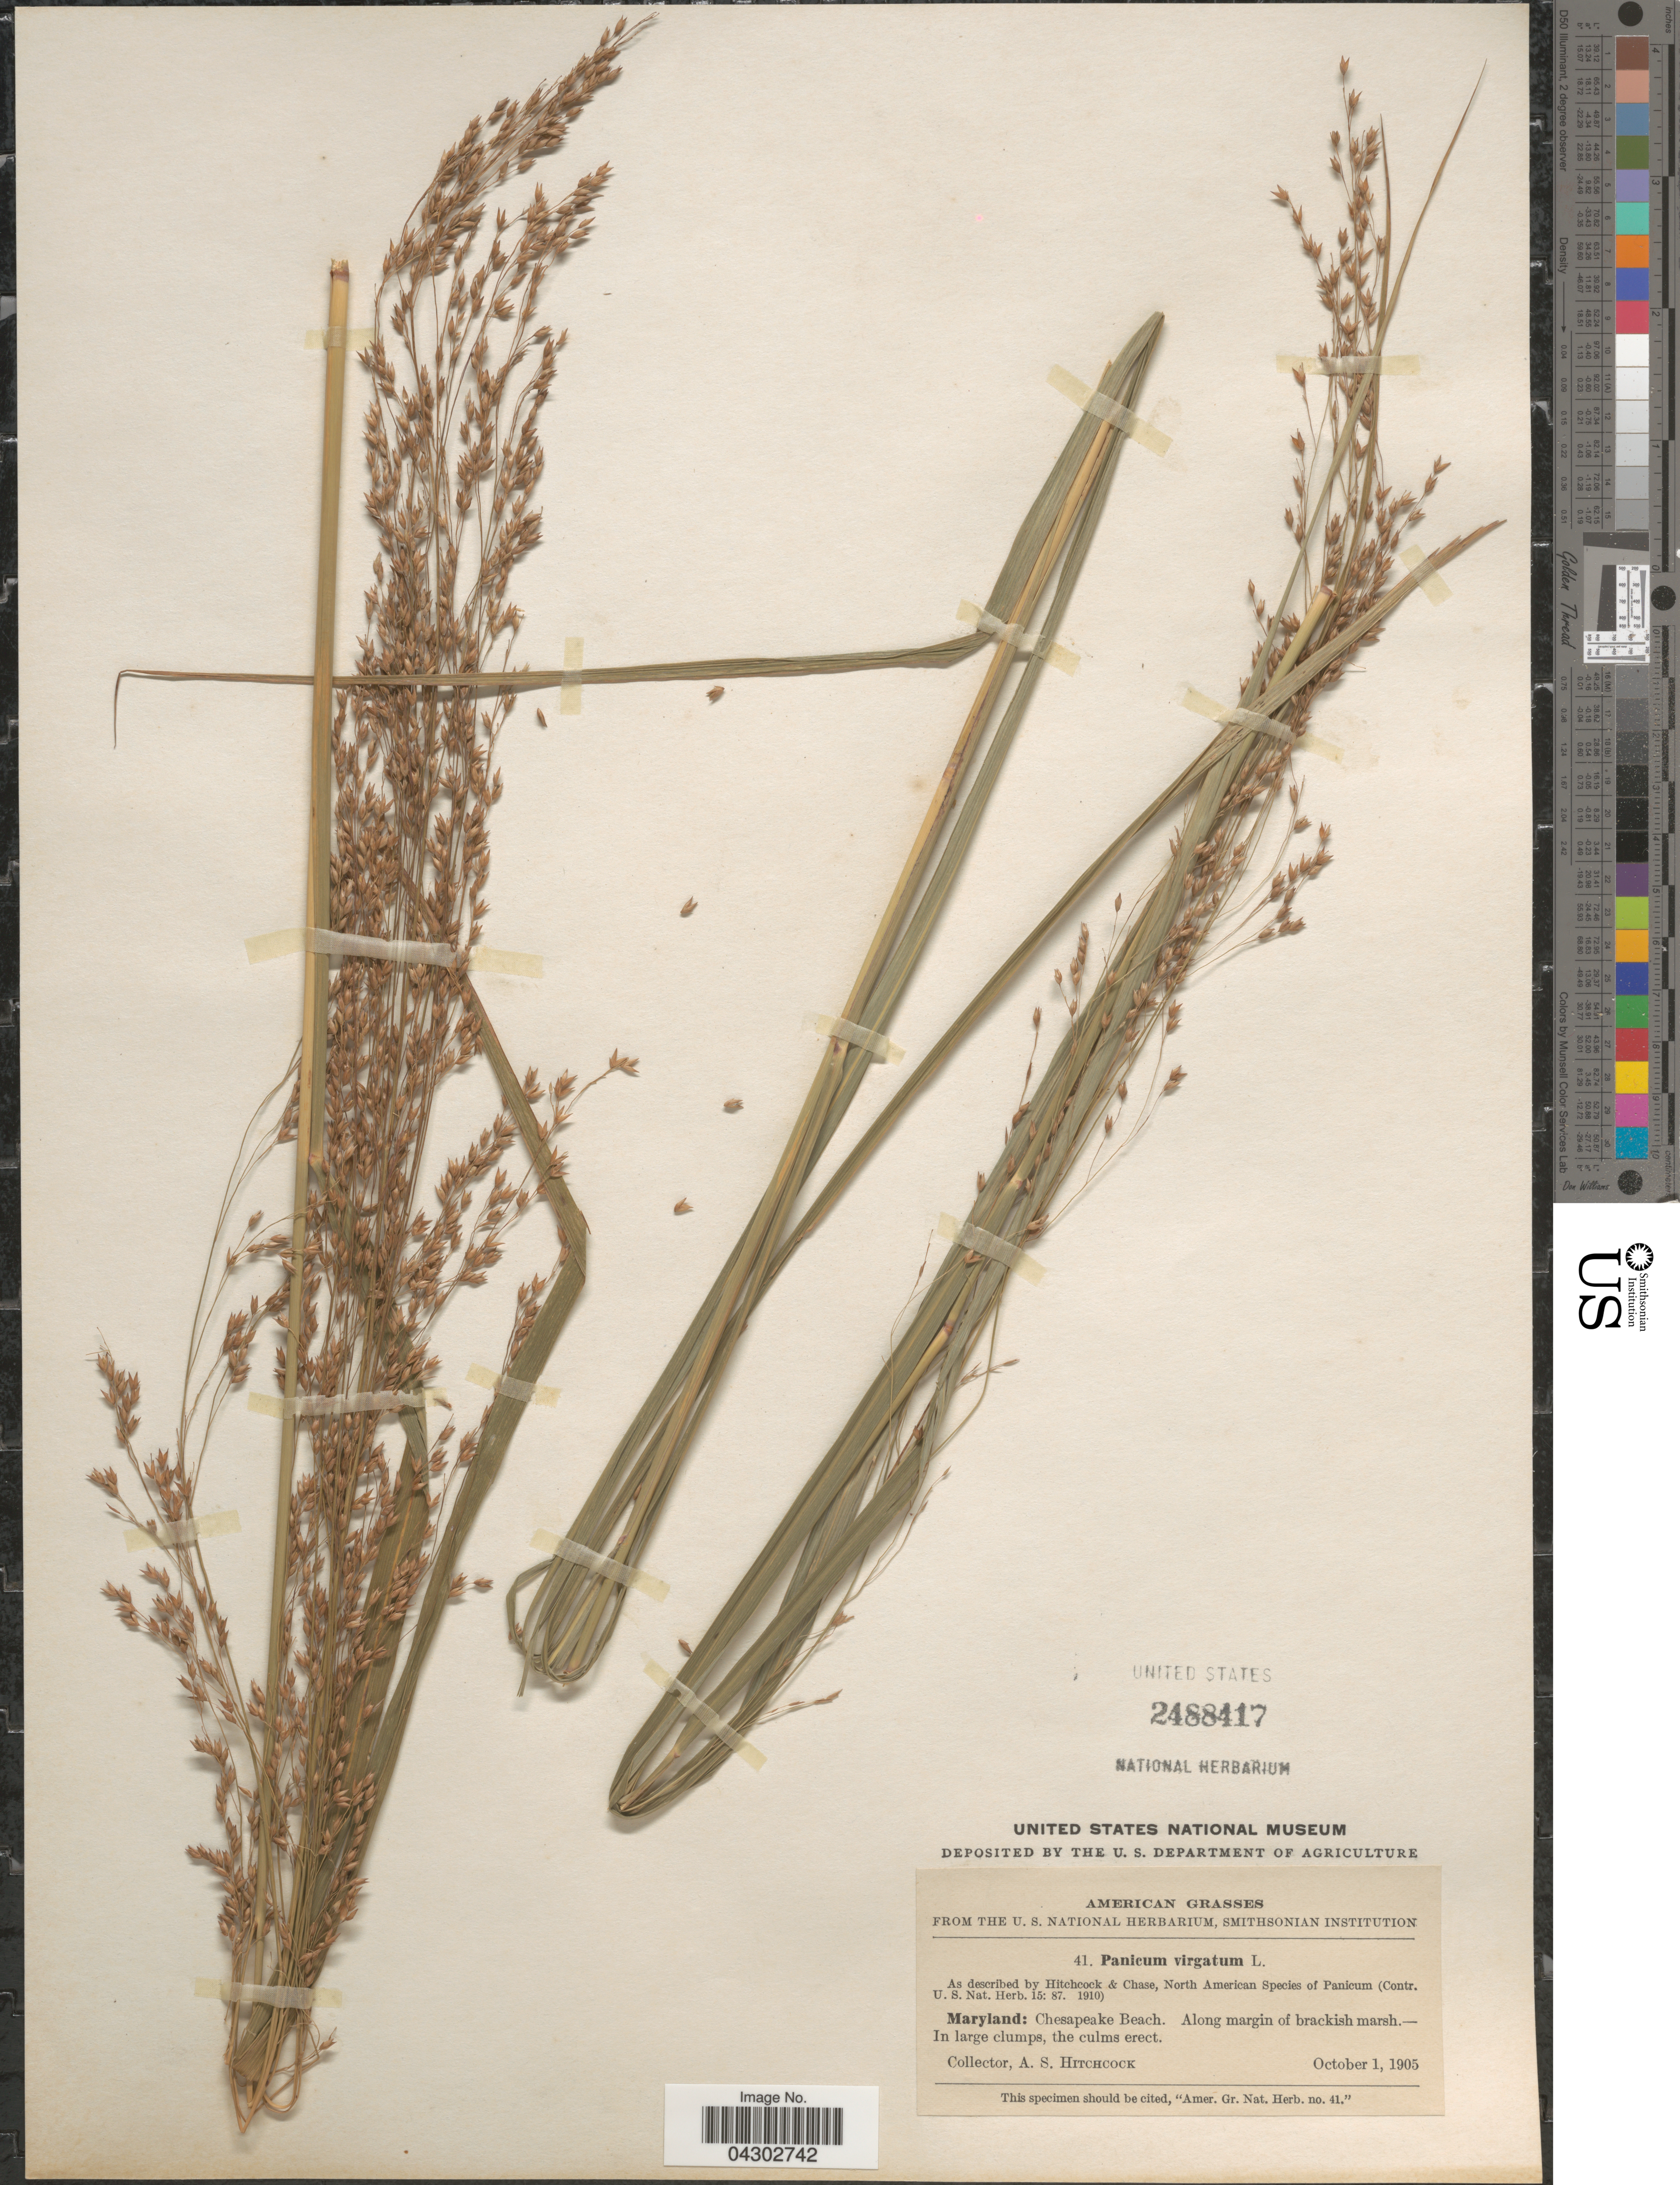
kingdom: Plantae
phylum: Tracheophyta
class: Liliopsida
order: Poales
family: Poaceae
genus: Panicum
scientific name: Panicum virgatum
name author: L.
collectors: A. S. Hitchcock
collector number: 41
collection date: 1905-10-01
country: United States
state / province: Maryland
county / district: Calvert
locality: Chesapeake Beach. Along margin of brackish marsh.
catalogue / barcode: US 2488417